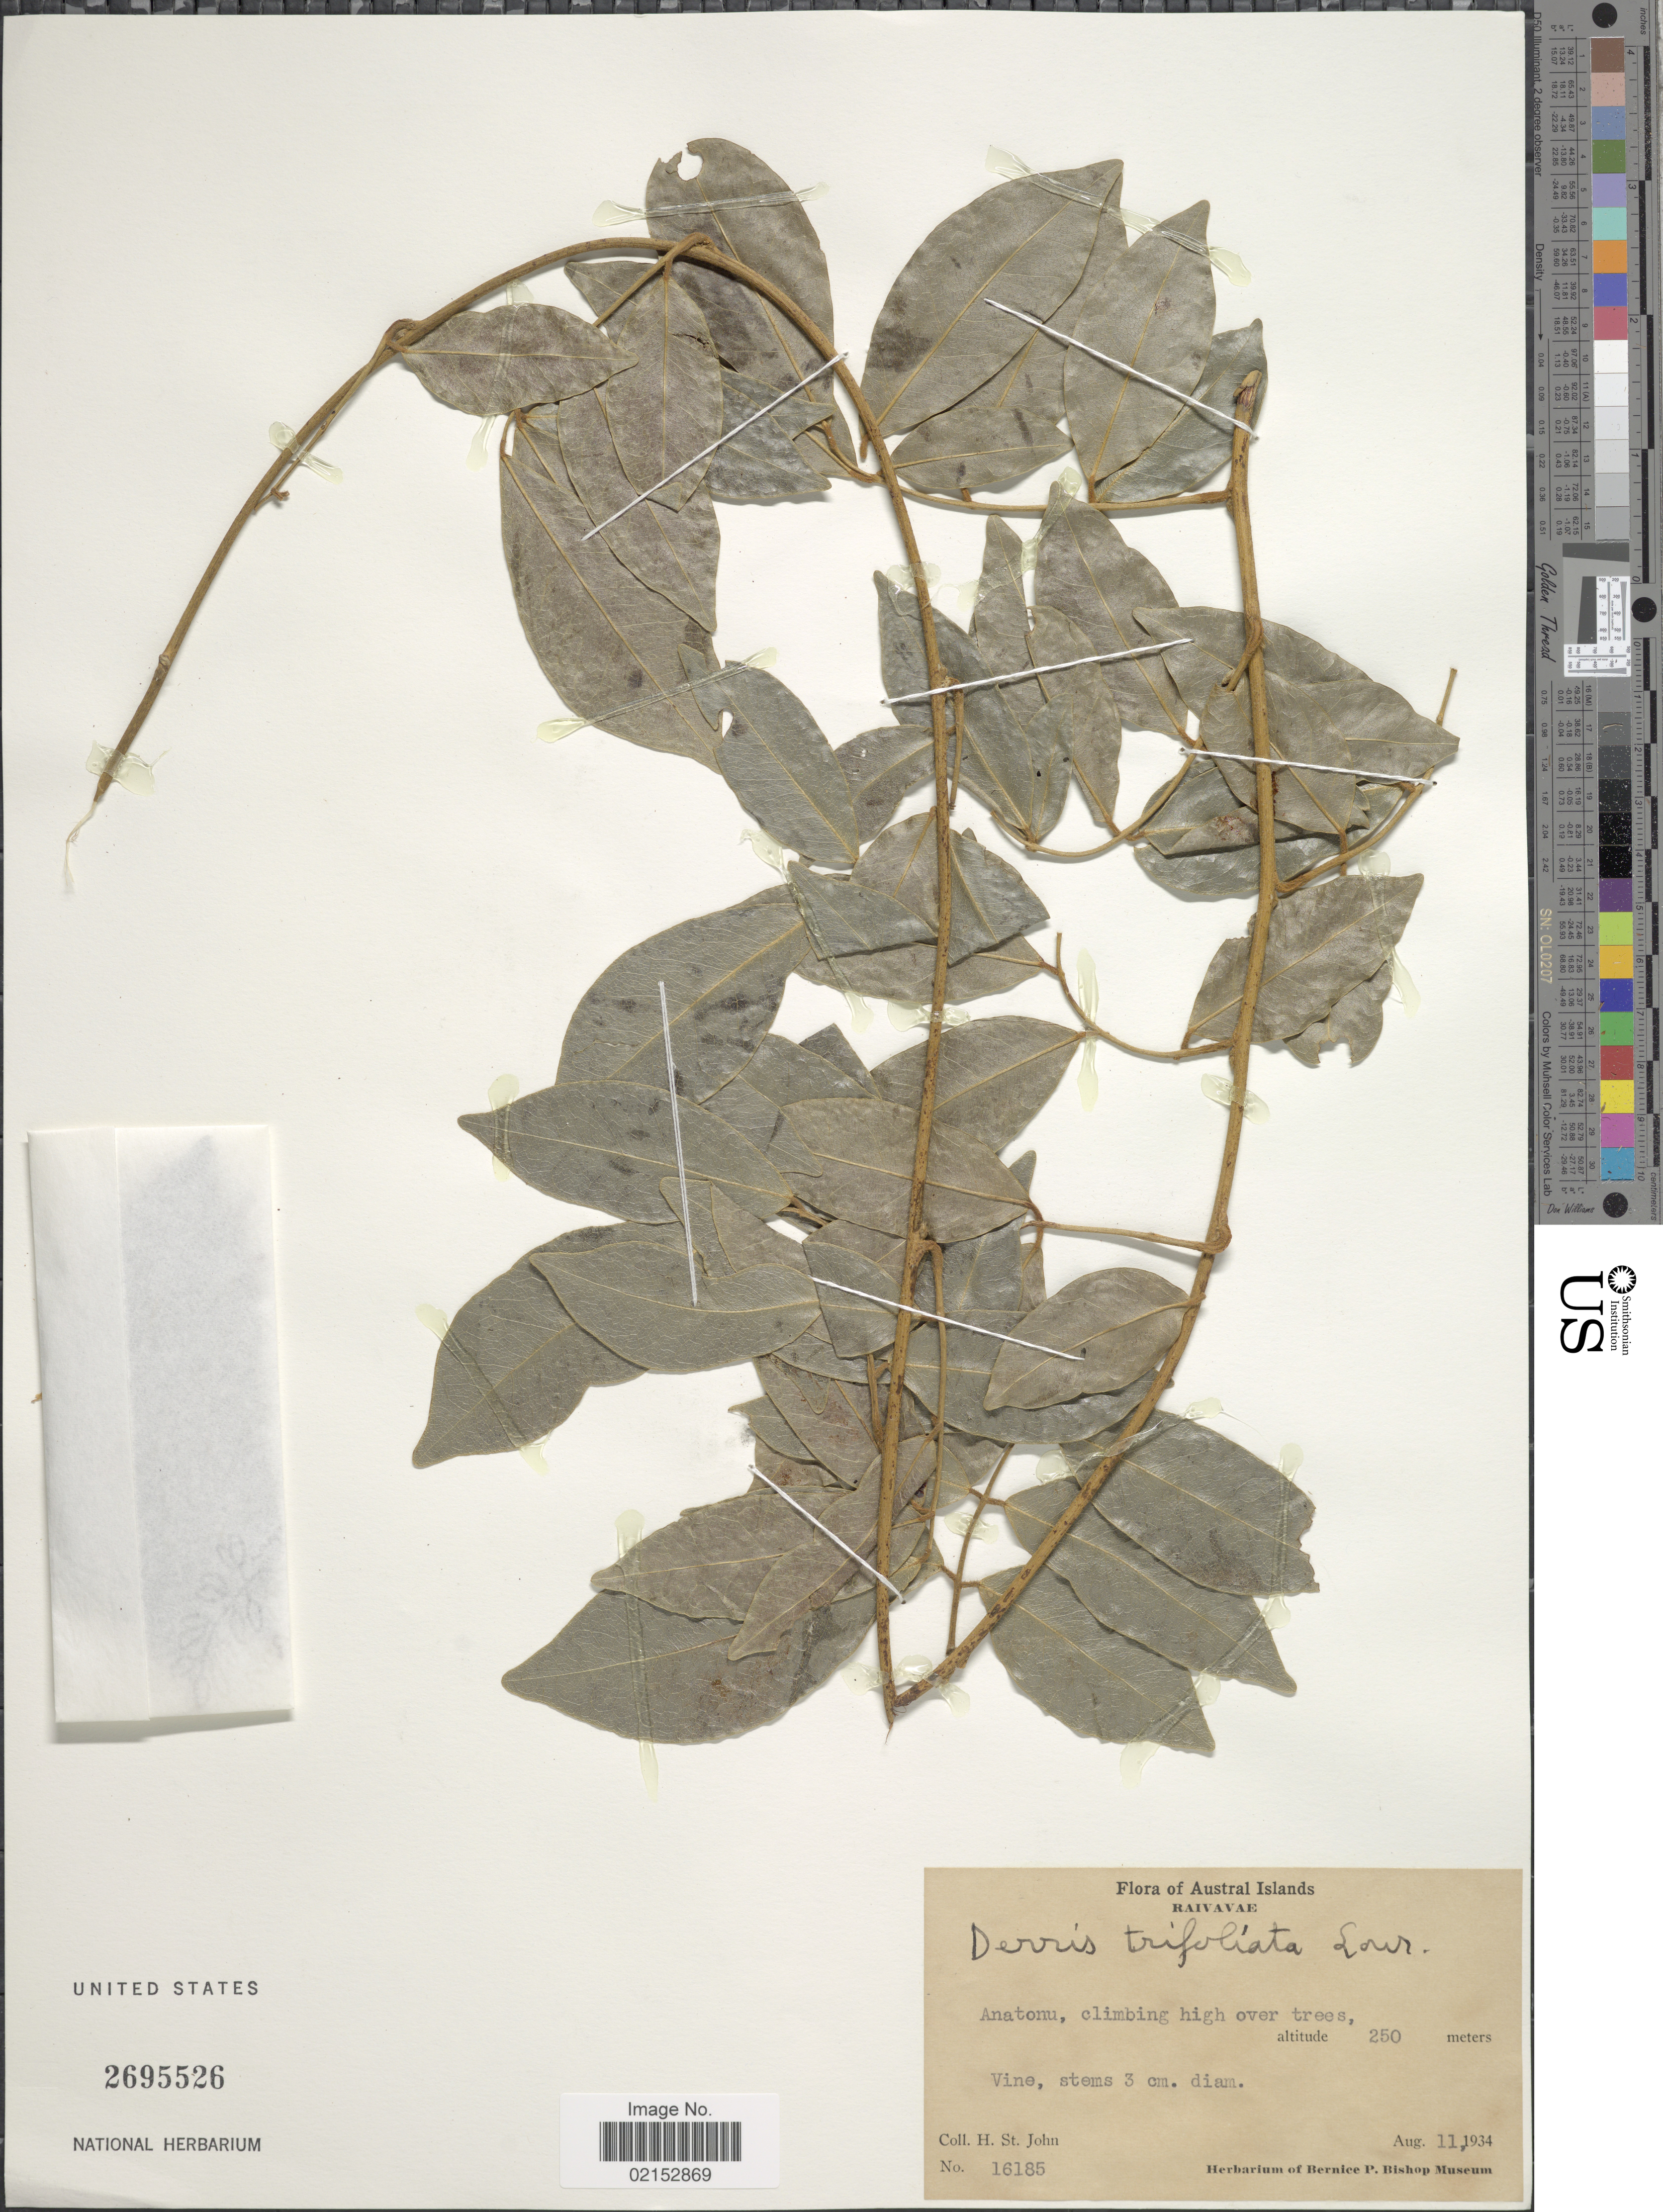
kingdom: Plantae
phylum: Tracheophyta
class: Magnoliopsida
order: Fabales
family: Fabaceae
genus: Derris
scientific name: Derris trifoliata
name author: Lour.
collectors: H. St. John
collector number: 16185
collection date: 1934-08-11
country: French Polynesia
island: Raivavae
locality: Austral Islands, Raivavae, Anatonu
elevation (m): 250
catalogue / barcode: US 2695526